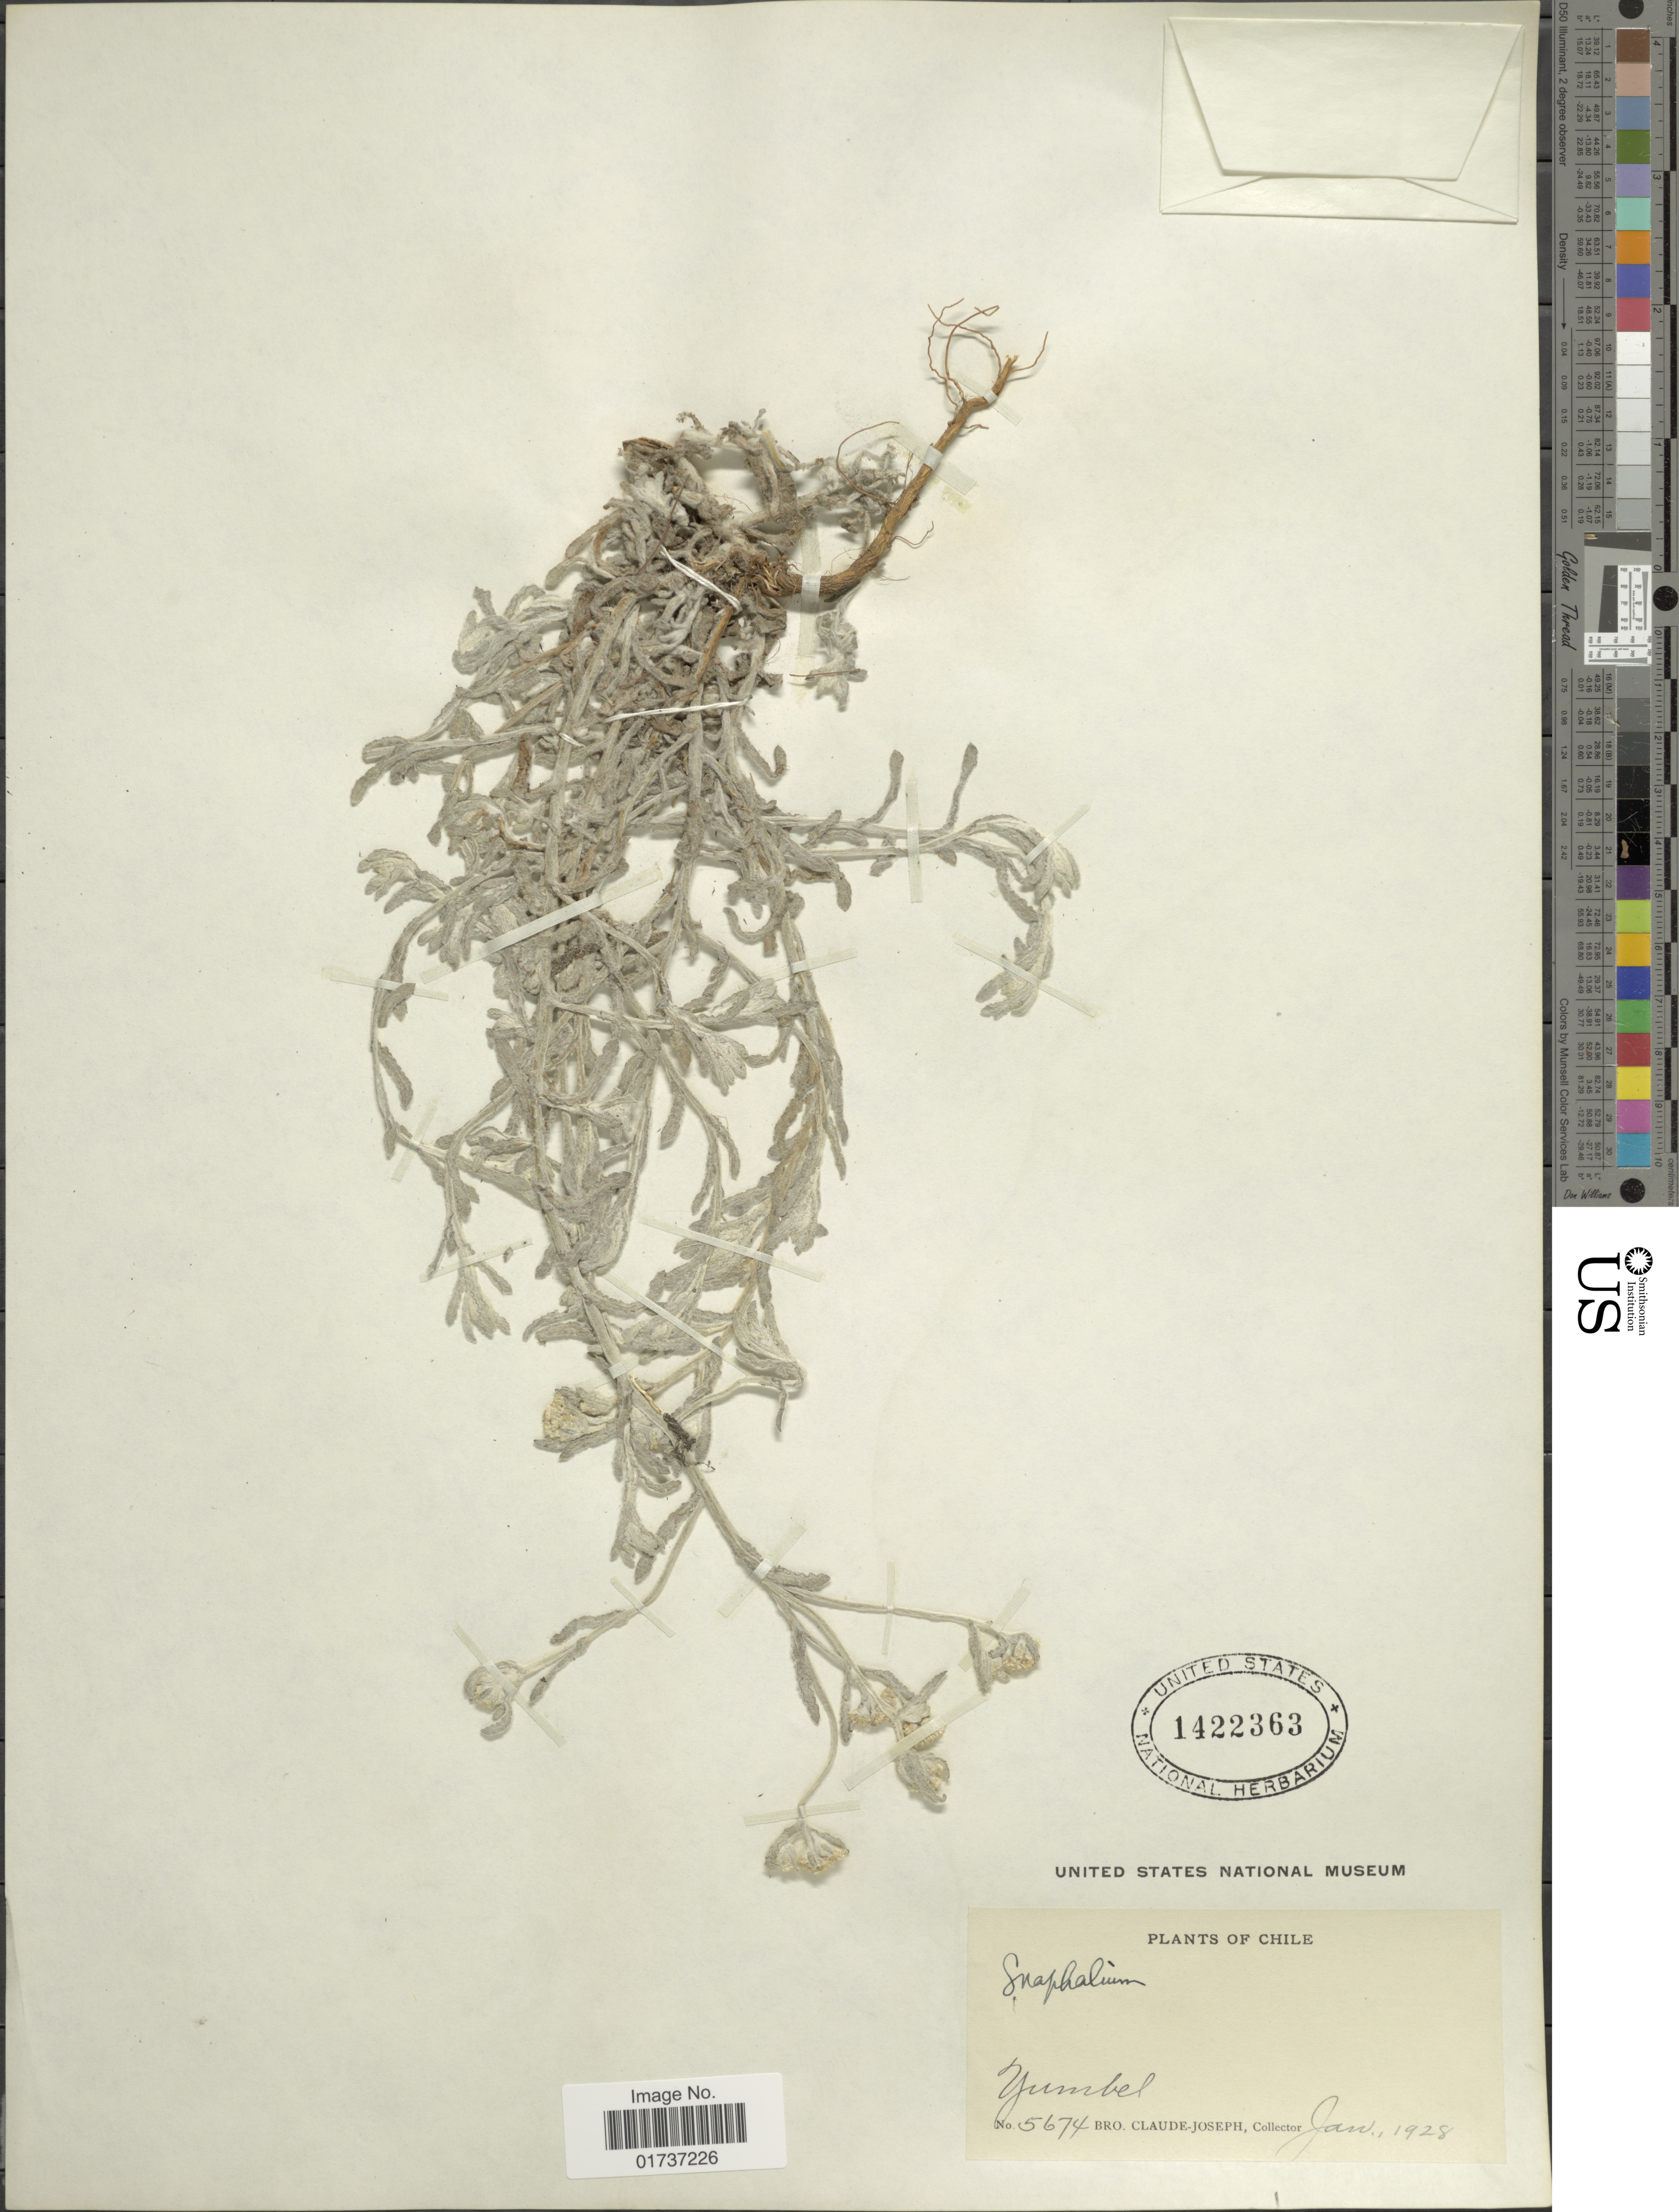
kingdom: Plantae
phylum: Tracheophyta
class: Magnoliopsida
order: Asterales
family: Asteraceae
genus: Gnaphalium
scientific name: Gnaphalium sp.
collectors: Bro. Claude-Joseph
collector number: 5674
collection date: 1928-01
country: Chile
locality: Yumbel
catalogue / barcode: US 1422363